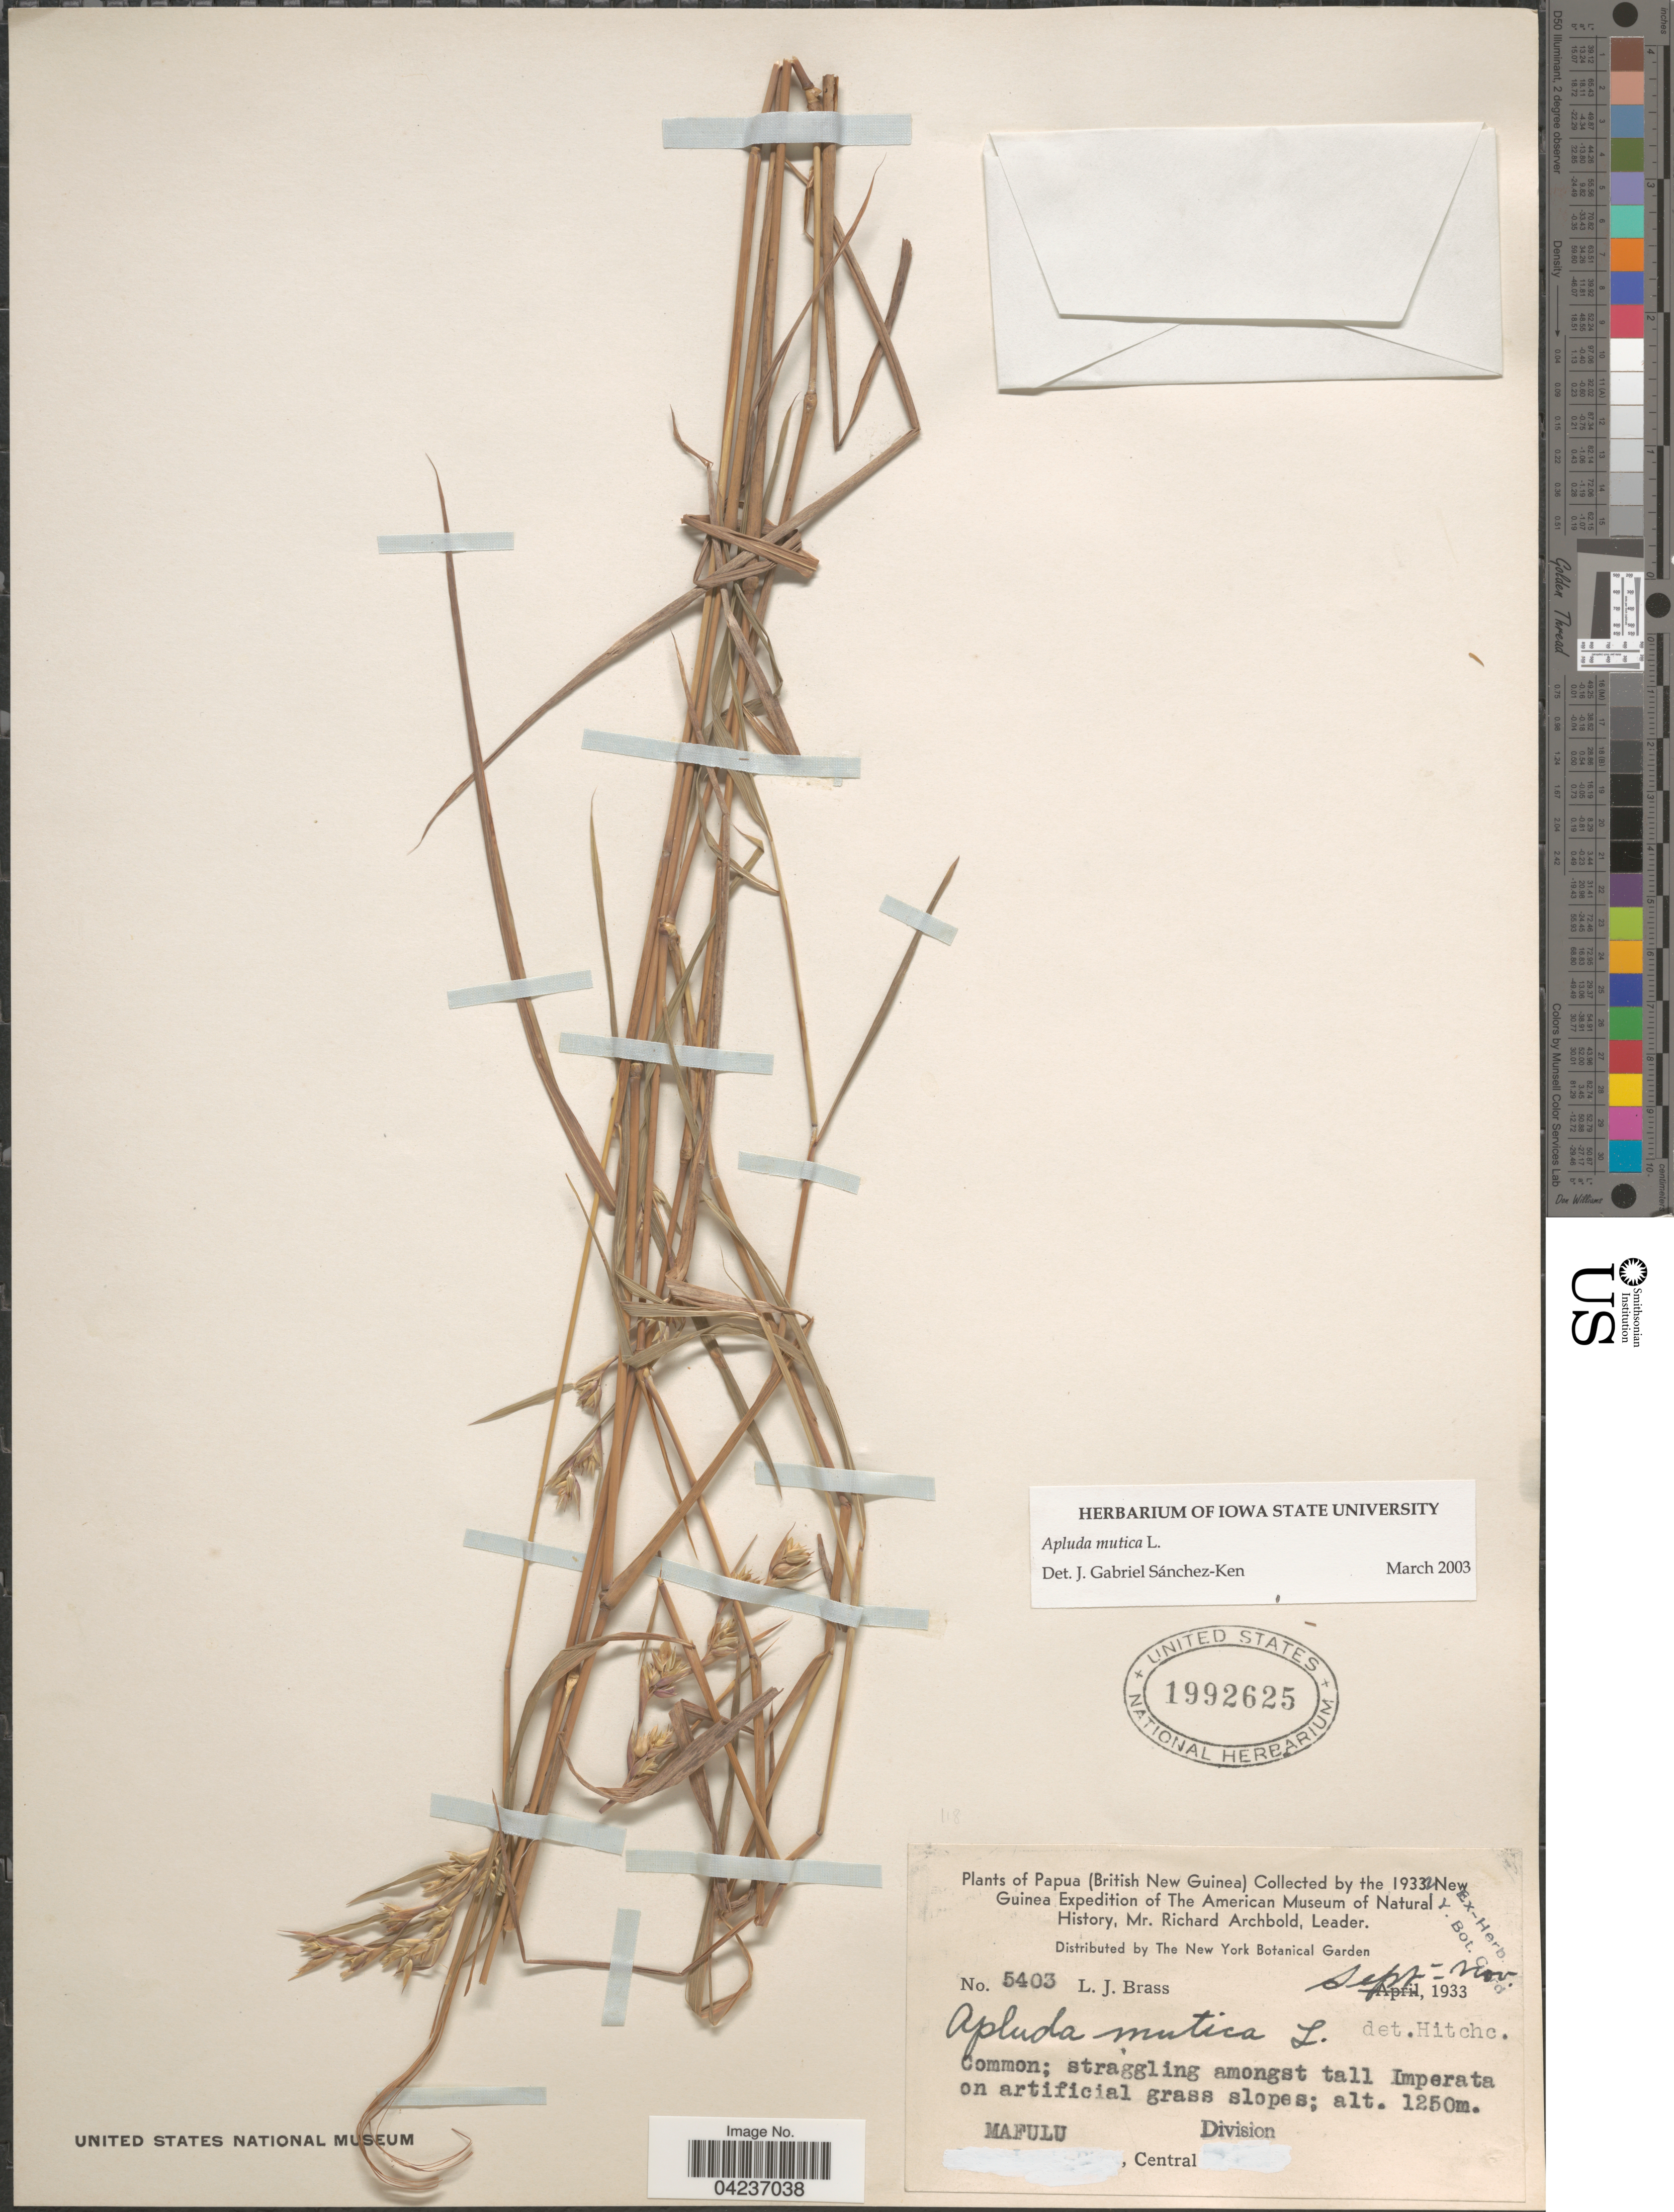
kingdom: Plantae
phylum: Tracheophyta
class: Liliopsida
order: Poales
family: Poaceae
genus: Apluda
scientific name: Apluda mutica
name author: L.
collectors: L. J. Brass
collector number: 5403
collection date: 1933-09/1933-11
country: Papua New Guinea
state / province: Central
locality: (British New Guinea). The 1933 New Guinea Expedition of The American Museum of Natural History. Mafulu, Central Division.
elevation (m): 1250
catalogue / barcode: US 1992625